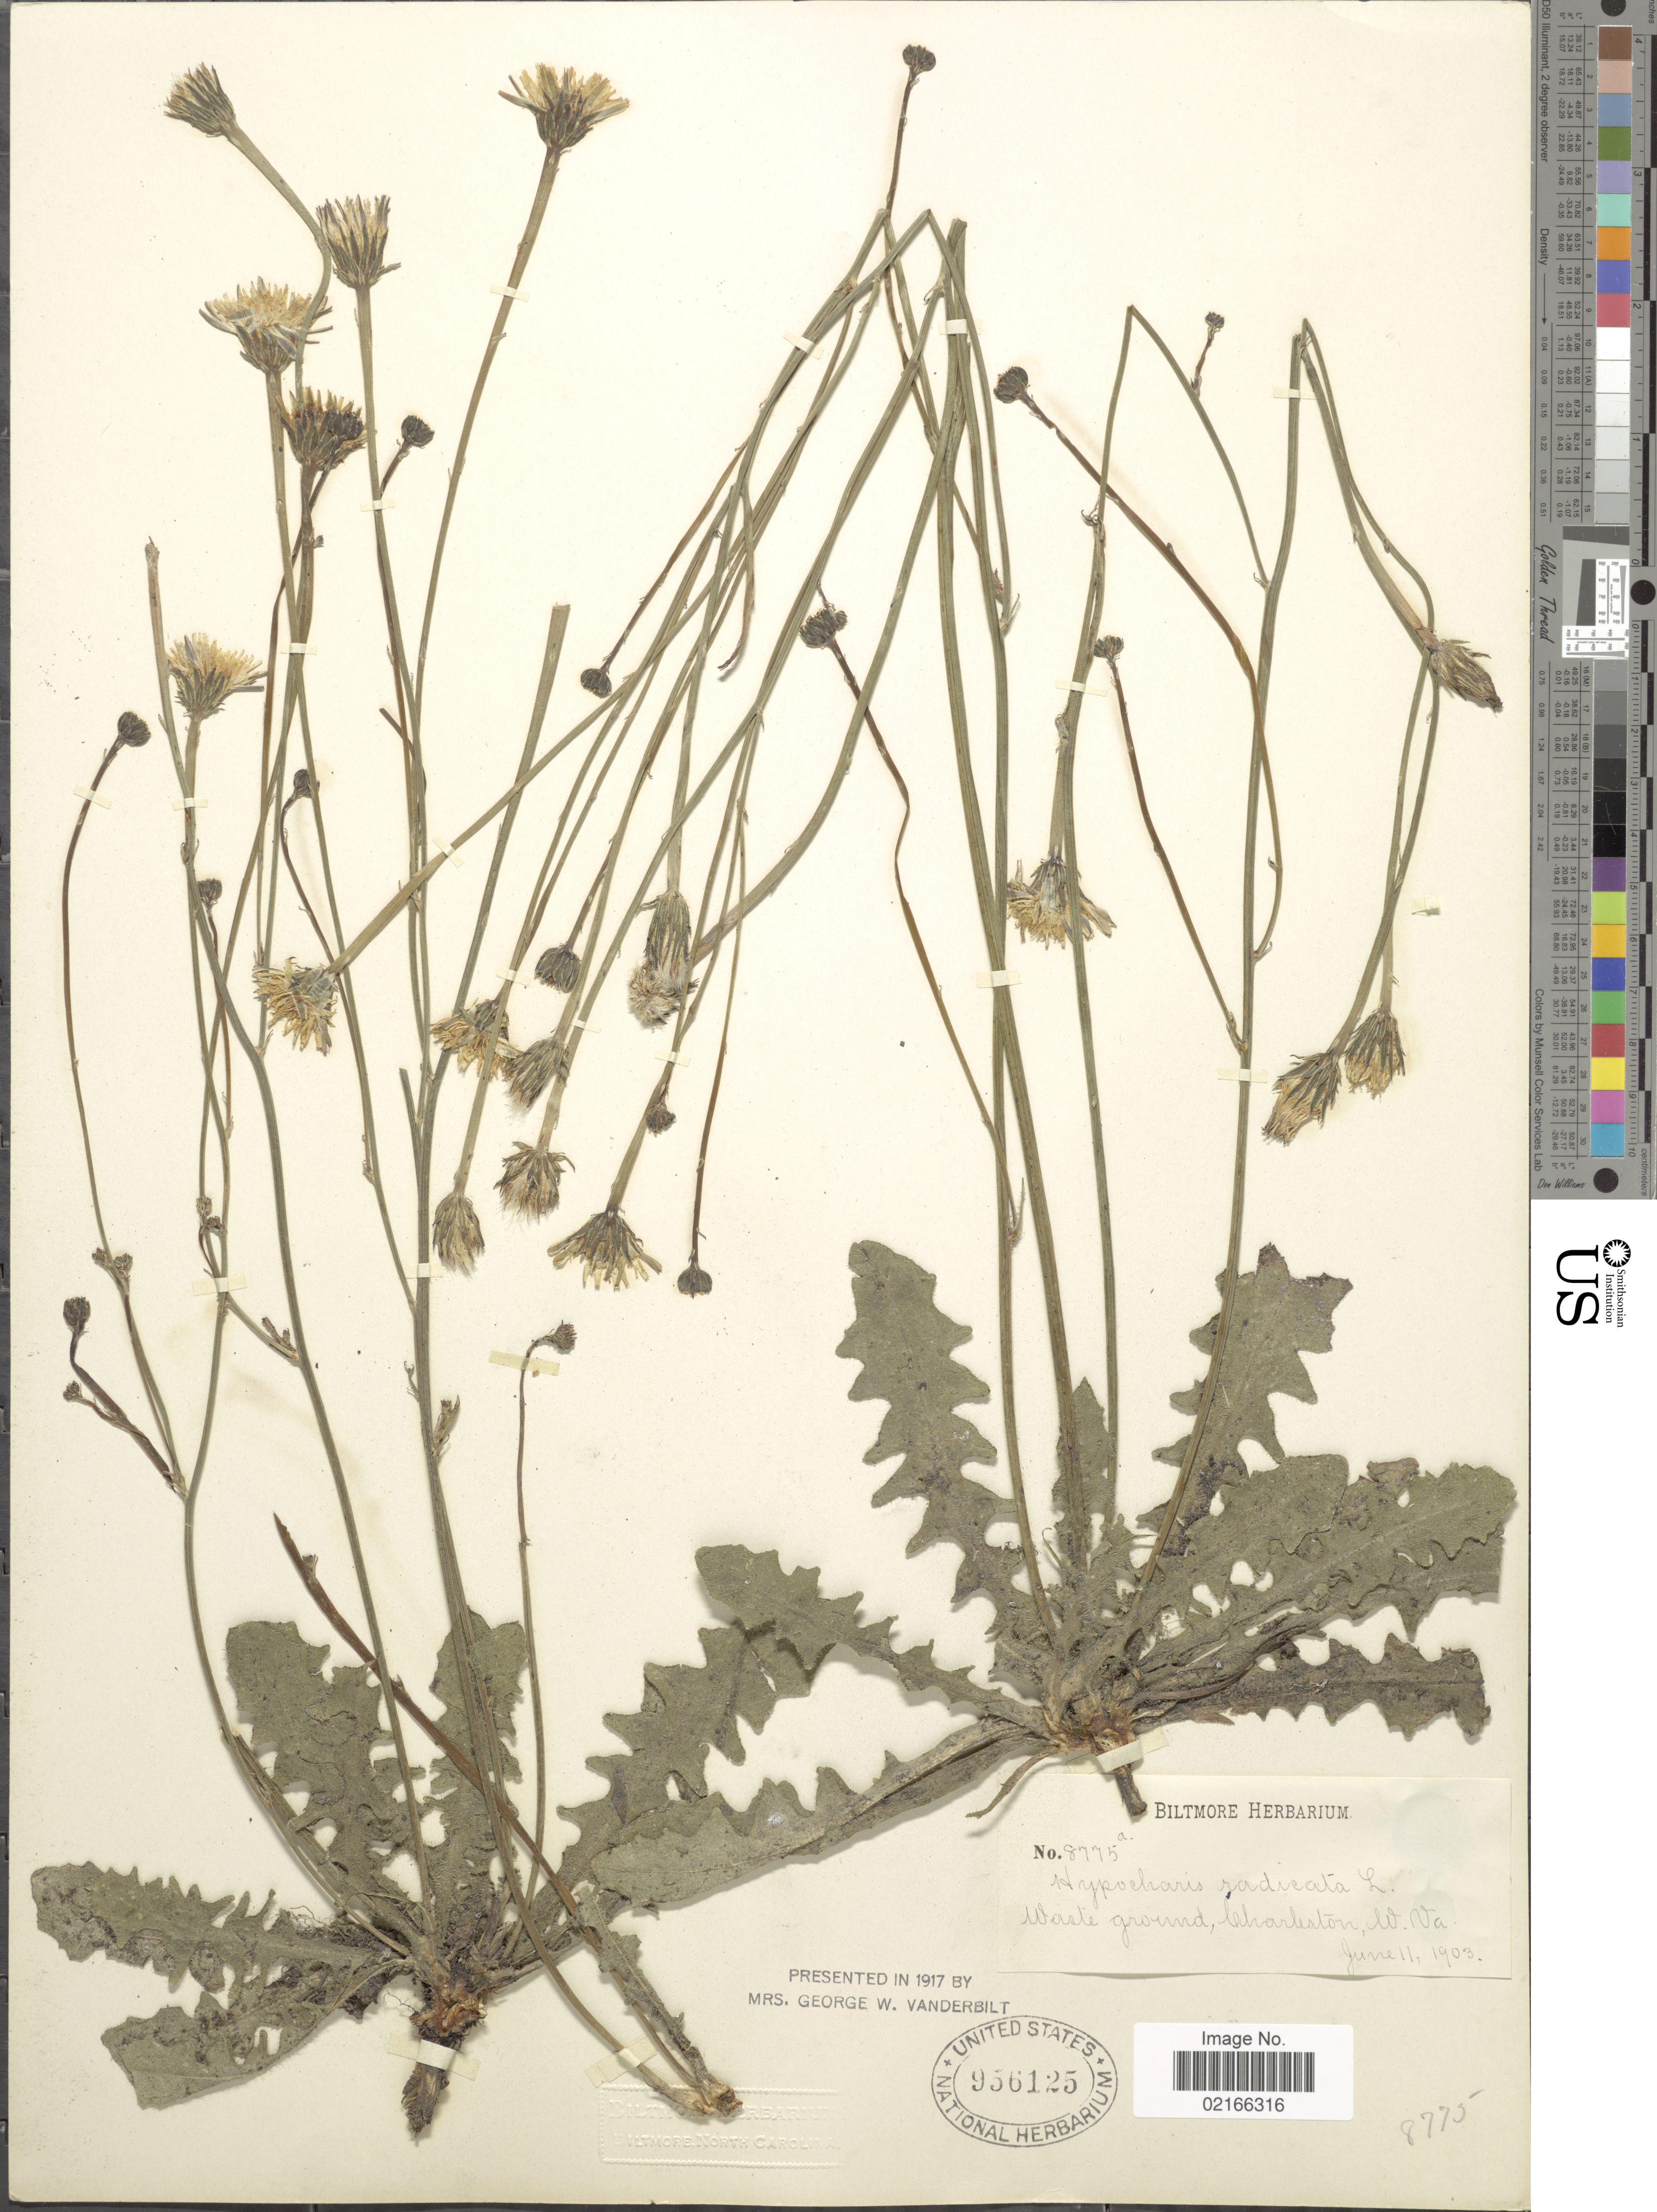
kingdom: Plantae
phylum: Tracheophyta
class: Magnoliopsida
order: Asterales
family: Asteraceae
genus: Hypochaeris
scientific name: Hypochaeris radicata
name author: L.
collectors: ex herb. Biltmore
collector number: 8775a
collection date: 1903-06-11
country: United States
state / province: West Virginia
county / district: Kanawha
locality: Charleston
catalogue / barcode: US 956125